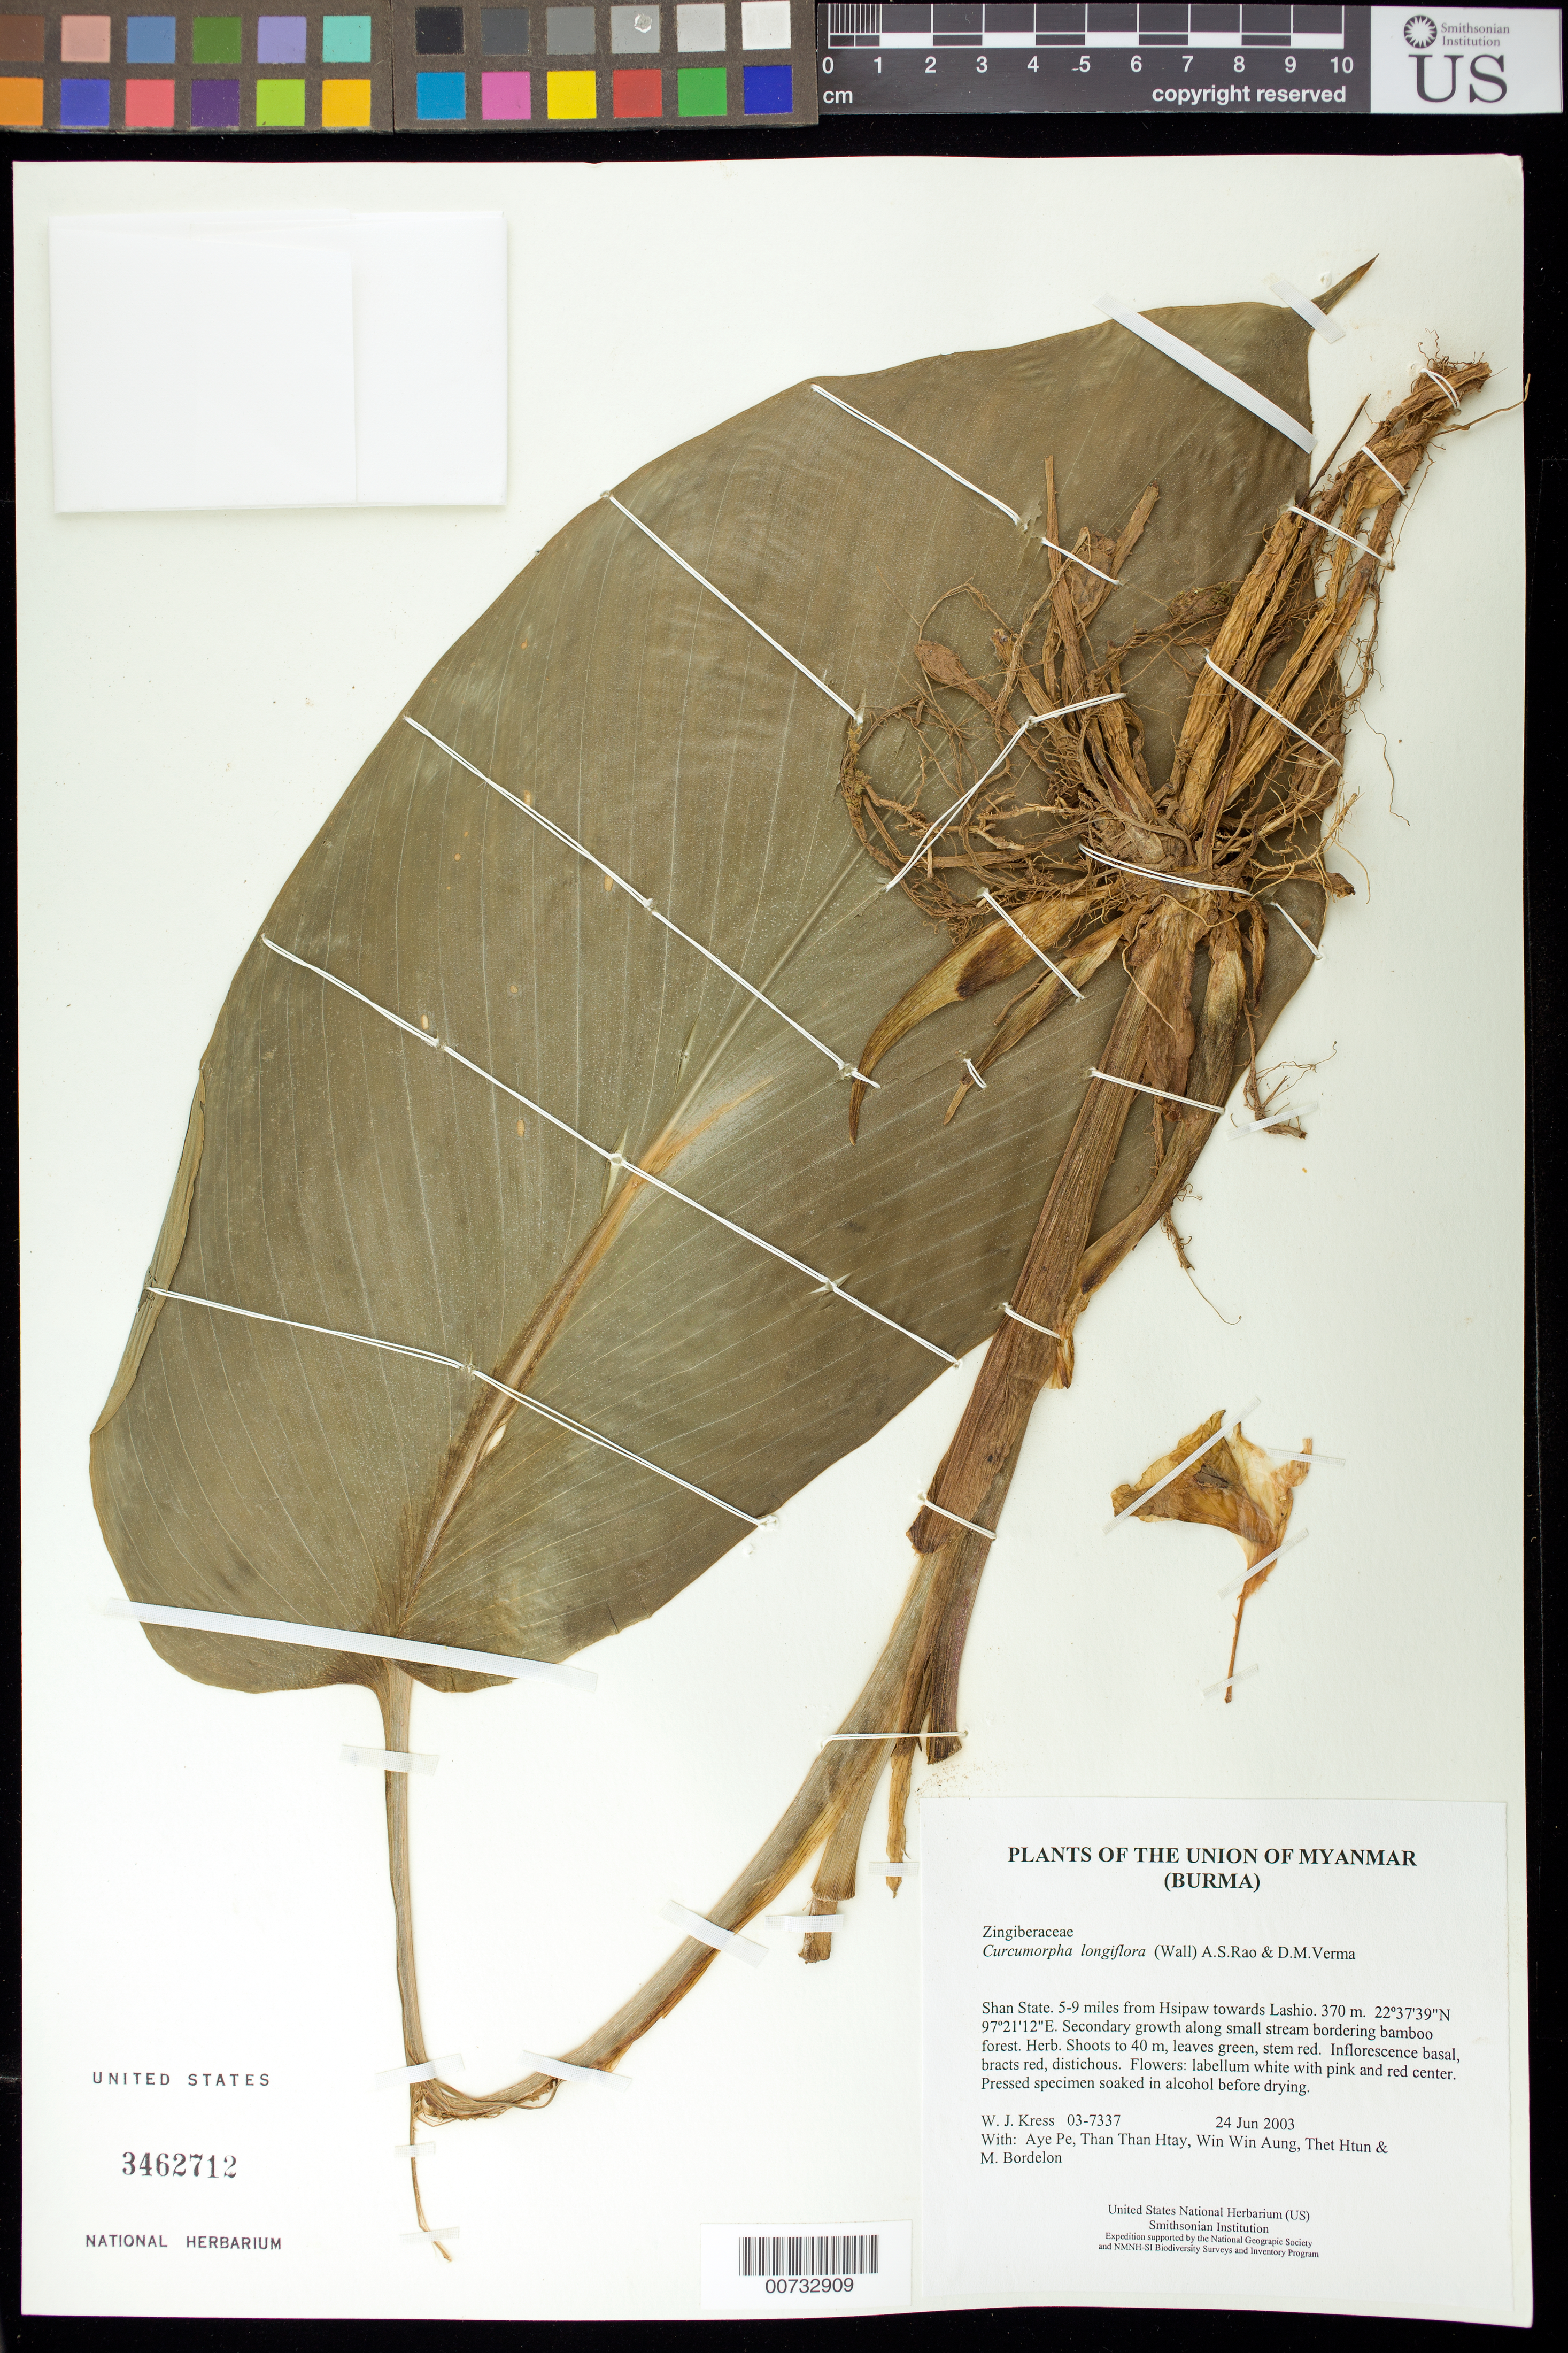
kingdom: Plantae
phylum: Tracheophyta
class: Liliopsida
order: Zingiberales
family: Zingiberaceae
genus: Boesenbergia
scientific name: Boesenbergia longiflora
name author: (Wall.) Kuntze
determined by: Strong, M. T., (US), Smithsonian Institution - National Museum of Natural History (UNITED STATES)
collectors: W. J. Kress, Aye Pe, Than Than Htay, Win Win Aung, Thet Htun & M. Bordelon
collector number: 03-7337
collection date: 2003-06-24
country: Myanmar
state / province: Shan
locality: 5-9 miles from Hsipaw towards Lashio.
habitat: Secondary growth along small stream bordering bamboo forest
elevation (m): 370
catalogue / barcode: US 3462712